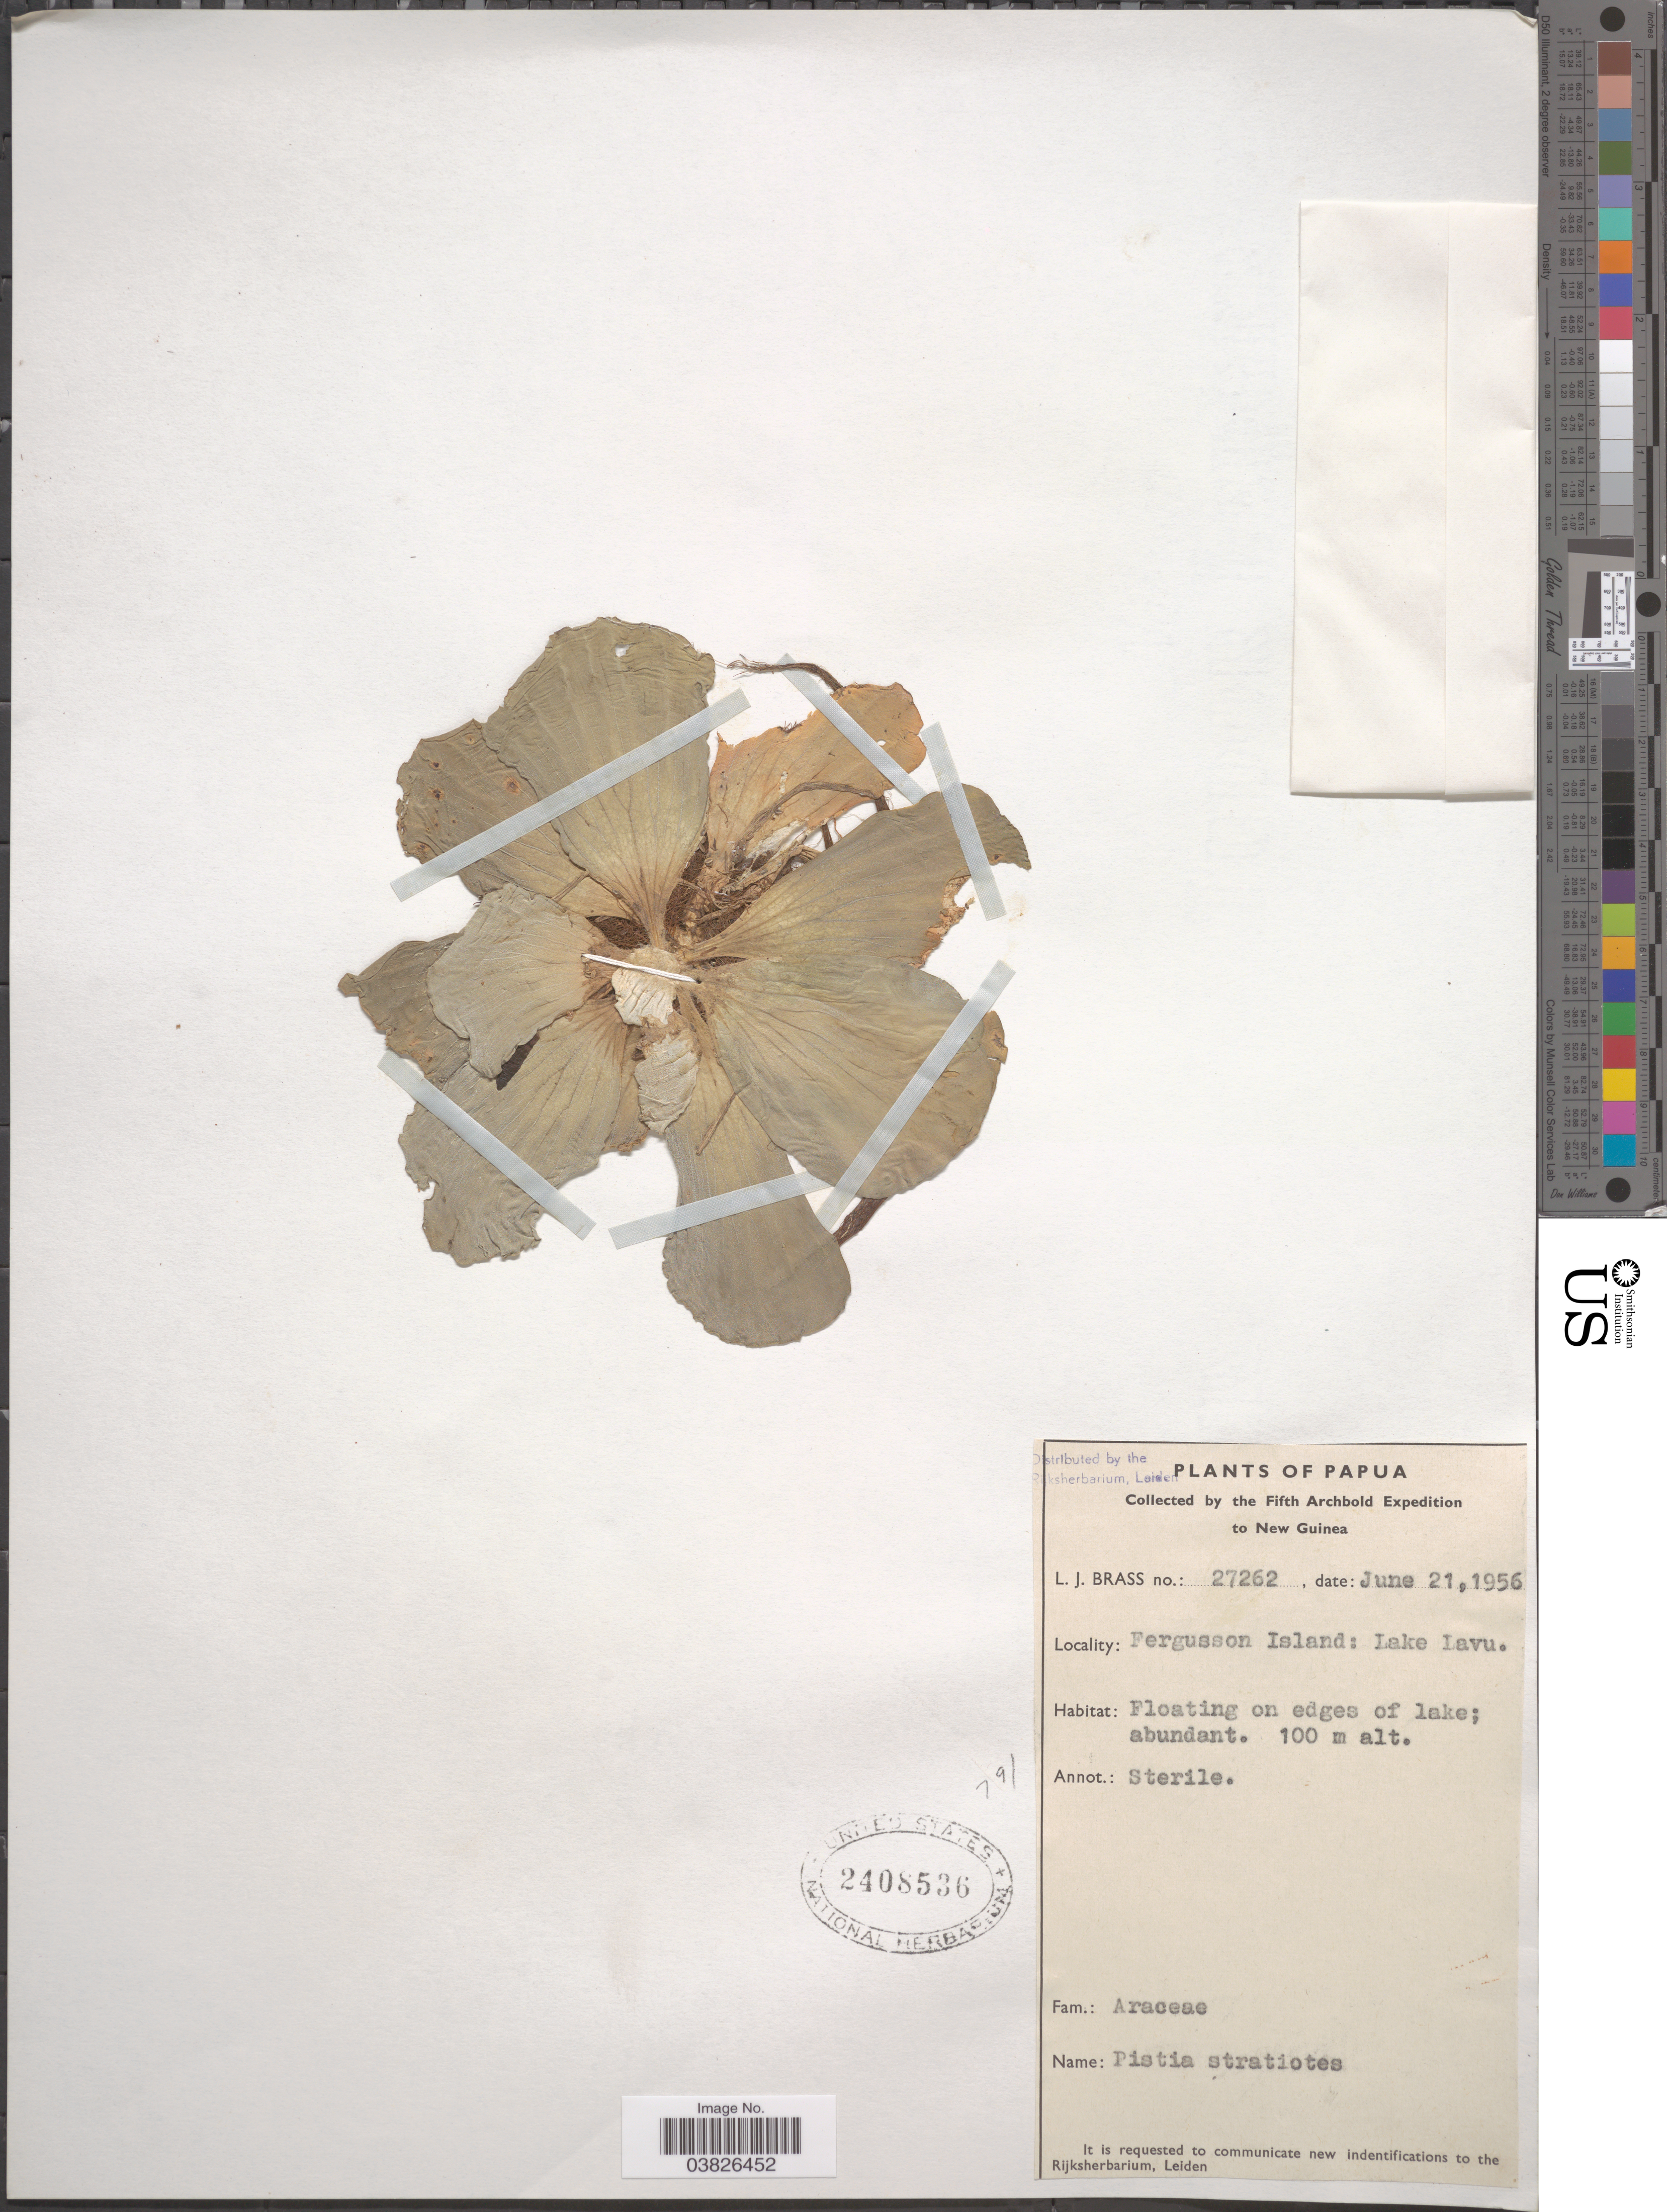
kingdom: Plantae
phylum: Tracheophyta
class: Liliopsida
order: Alismatales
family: Araceae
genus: Pistia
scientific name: Pistia stratiotes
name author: L.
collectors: L. J. Brass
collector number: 27262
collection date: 1956-06-21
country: Papua New Guinea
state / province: Milne Bay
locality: New Guinea. Fergusson Island: Lake Lavu. On edges of lake.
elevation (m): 100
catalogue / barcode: US 2408536